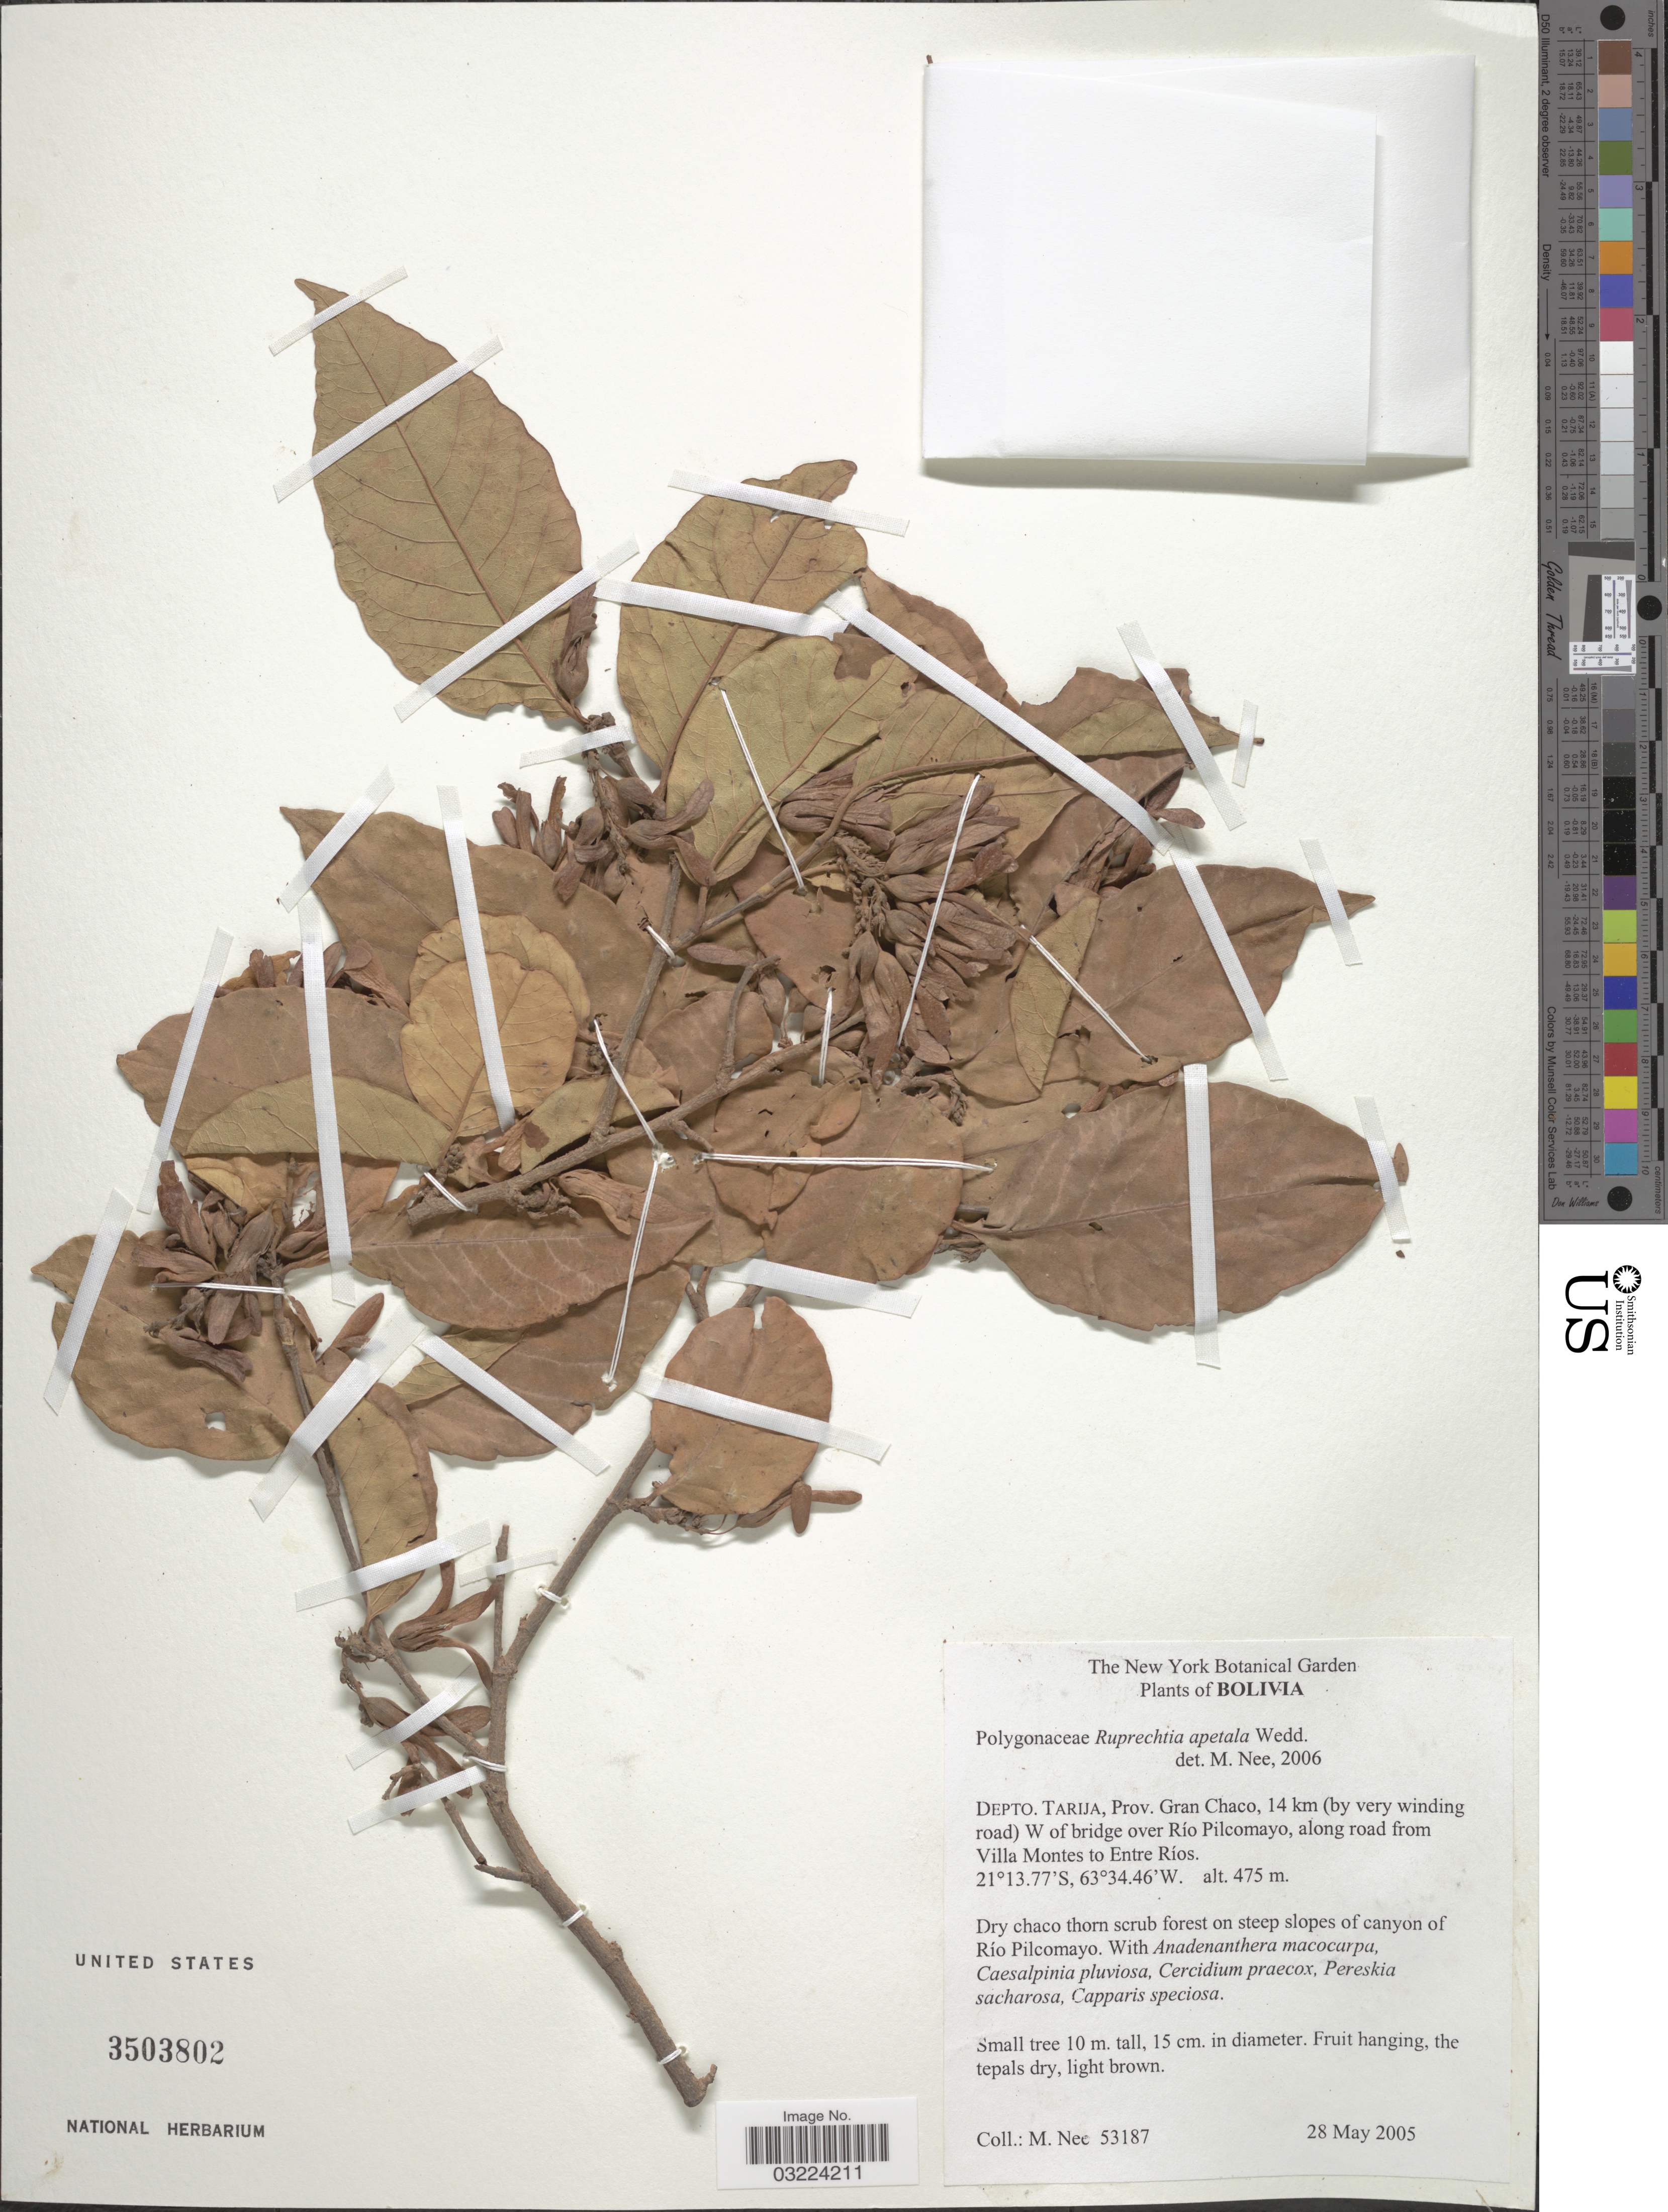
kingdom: Plantae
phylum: Tracheophyta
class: Magnoliopsida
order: Caryophyllales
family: Polygonaceae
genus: Ruprechtia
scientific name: Ruprechtia apetala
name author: Wedd.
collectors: M. Nee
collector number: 53187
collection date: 2005-05-28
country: Bolivia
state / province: Tarija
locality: Depto. Tarija, Prov. Gran Chaco, 14 km (by very winding road) W of bridge over Río Pilcomayo, along road from Villa Montes to Entre Ríos.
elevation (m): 475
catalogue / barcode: US 3503802